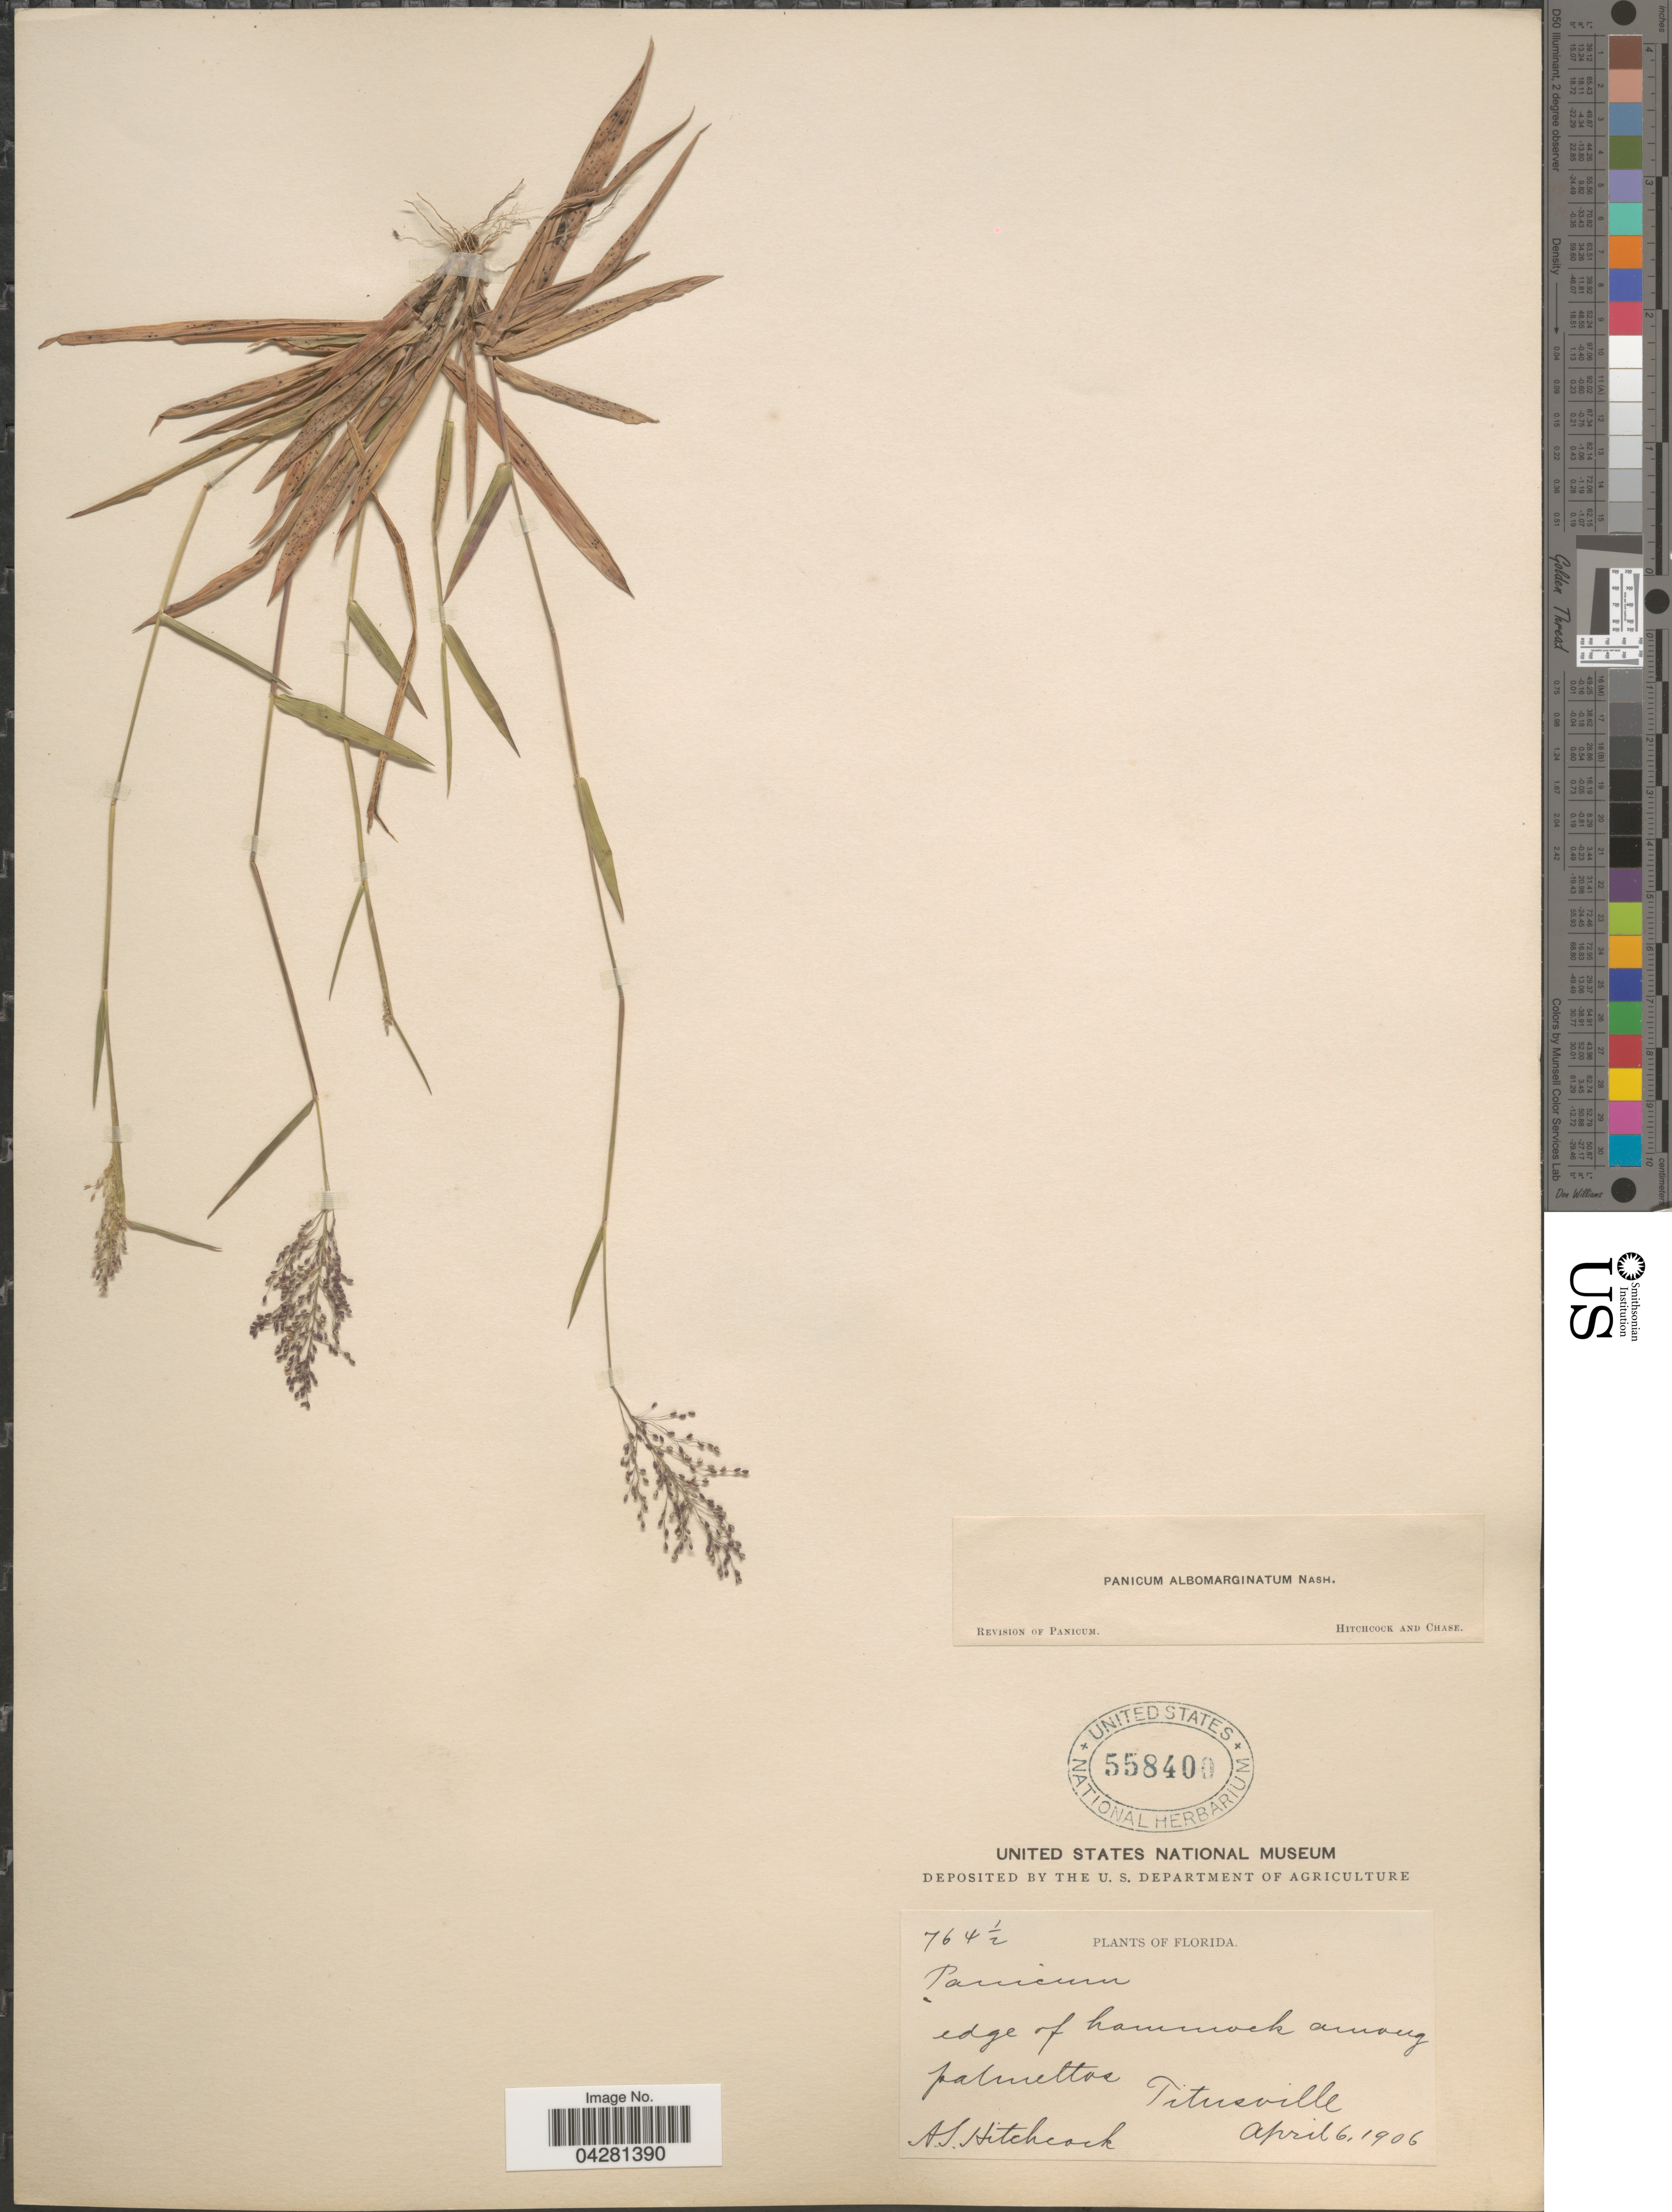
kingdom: Plantae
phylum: Tracheophyta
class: Liliopsida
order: Poales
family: Poaceae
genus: Dichanthelium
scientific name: Dichanthelium dichotomum var. unciphyllum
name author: (Trin.) Davidse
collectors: A. S. Hitchcock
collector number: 764½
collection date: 1906-04-06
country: United States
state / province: Florida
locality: Edge of hammock among palmettos Titusville.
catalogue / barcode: US 558400